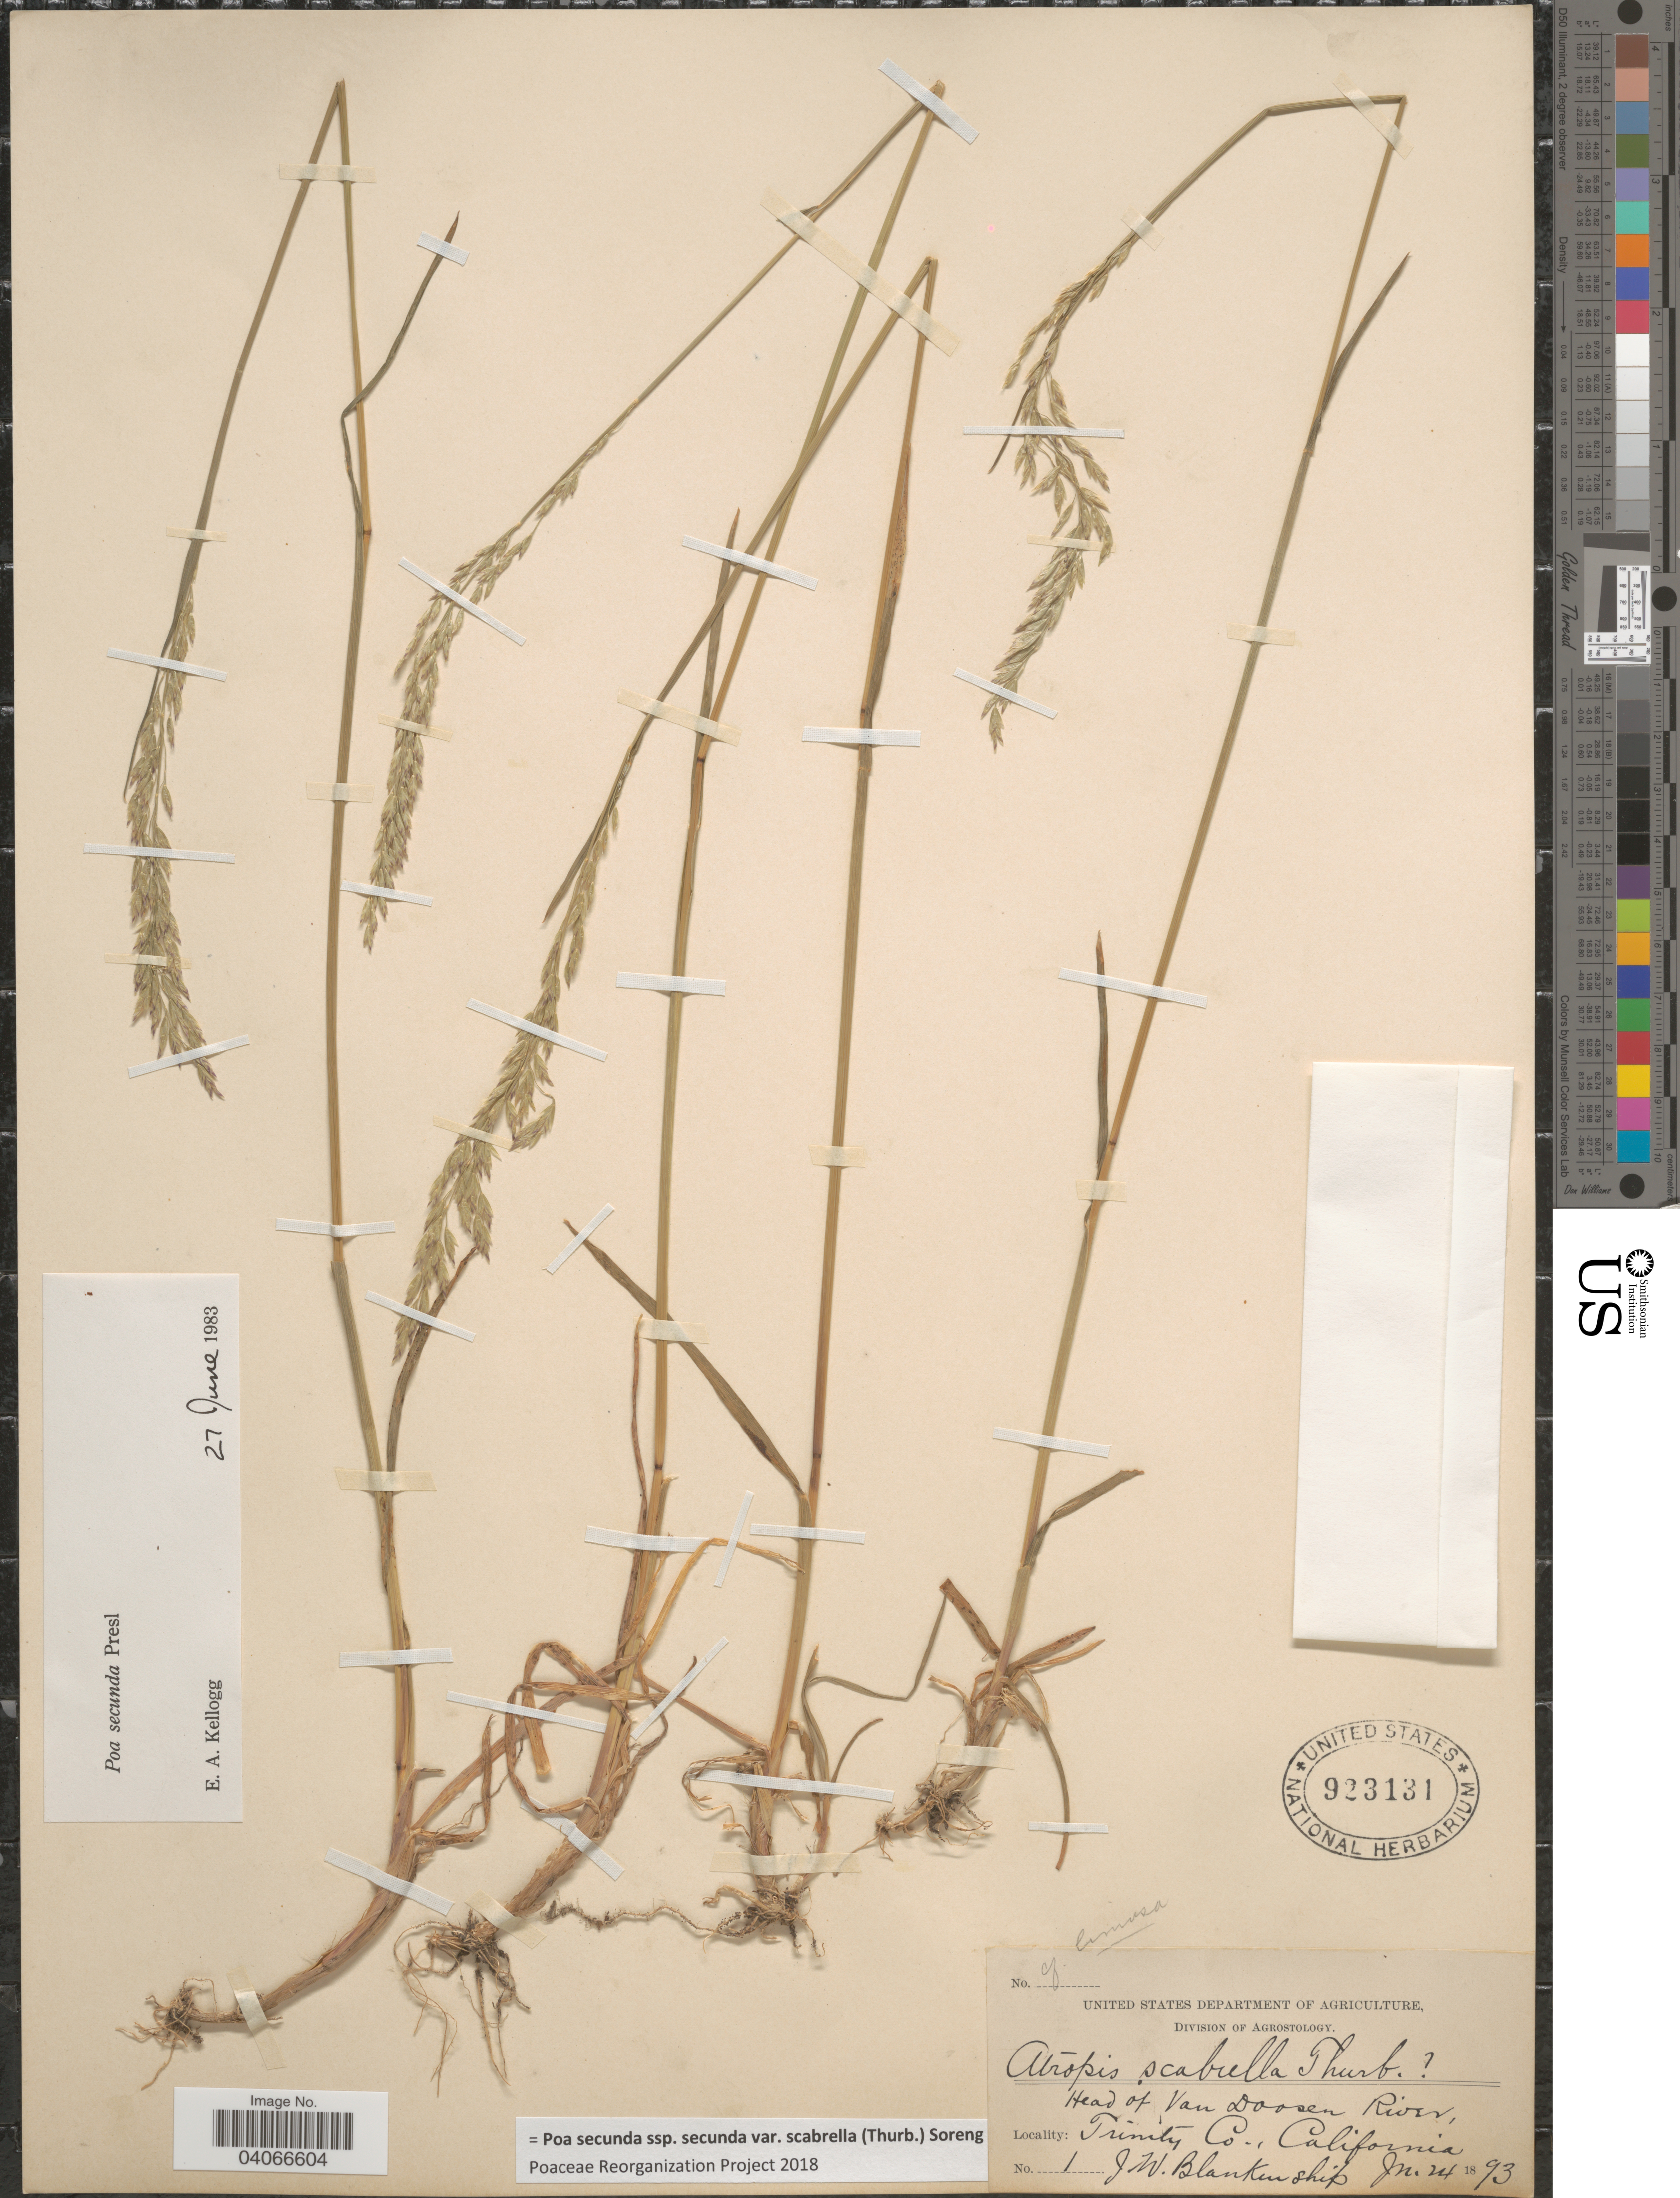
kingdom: Plantae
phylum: Tracheophyta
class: Liliopsida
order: Poales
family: Poaceae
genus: Poa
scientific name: Poa secunda subsp. secunda var. scabrella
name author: (Thurb.) Soreng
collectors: J. W. Blankinship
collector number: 1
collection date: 1893-06-24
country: United States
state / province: California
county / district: Trinity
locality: Head of Van Doosen River, Trinity Co.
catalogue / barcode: US 923131